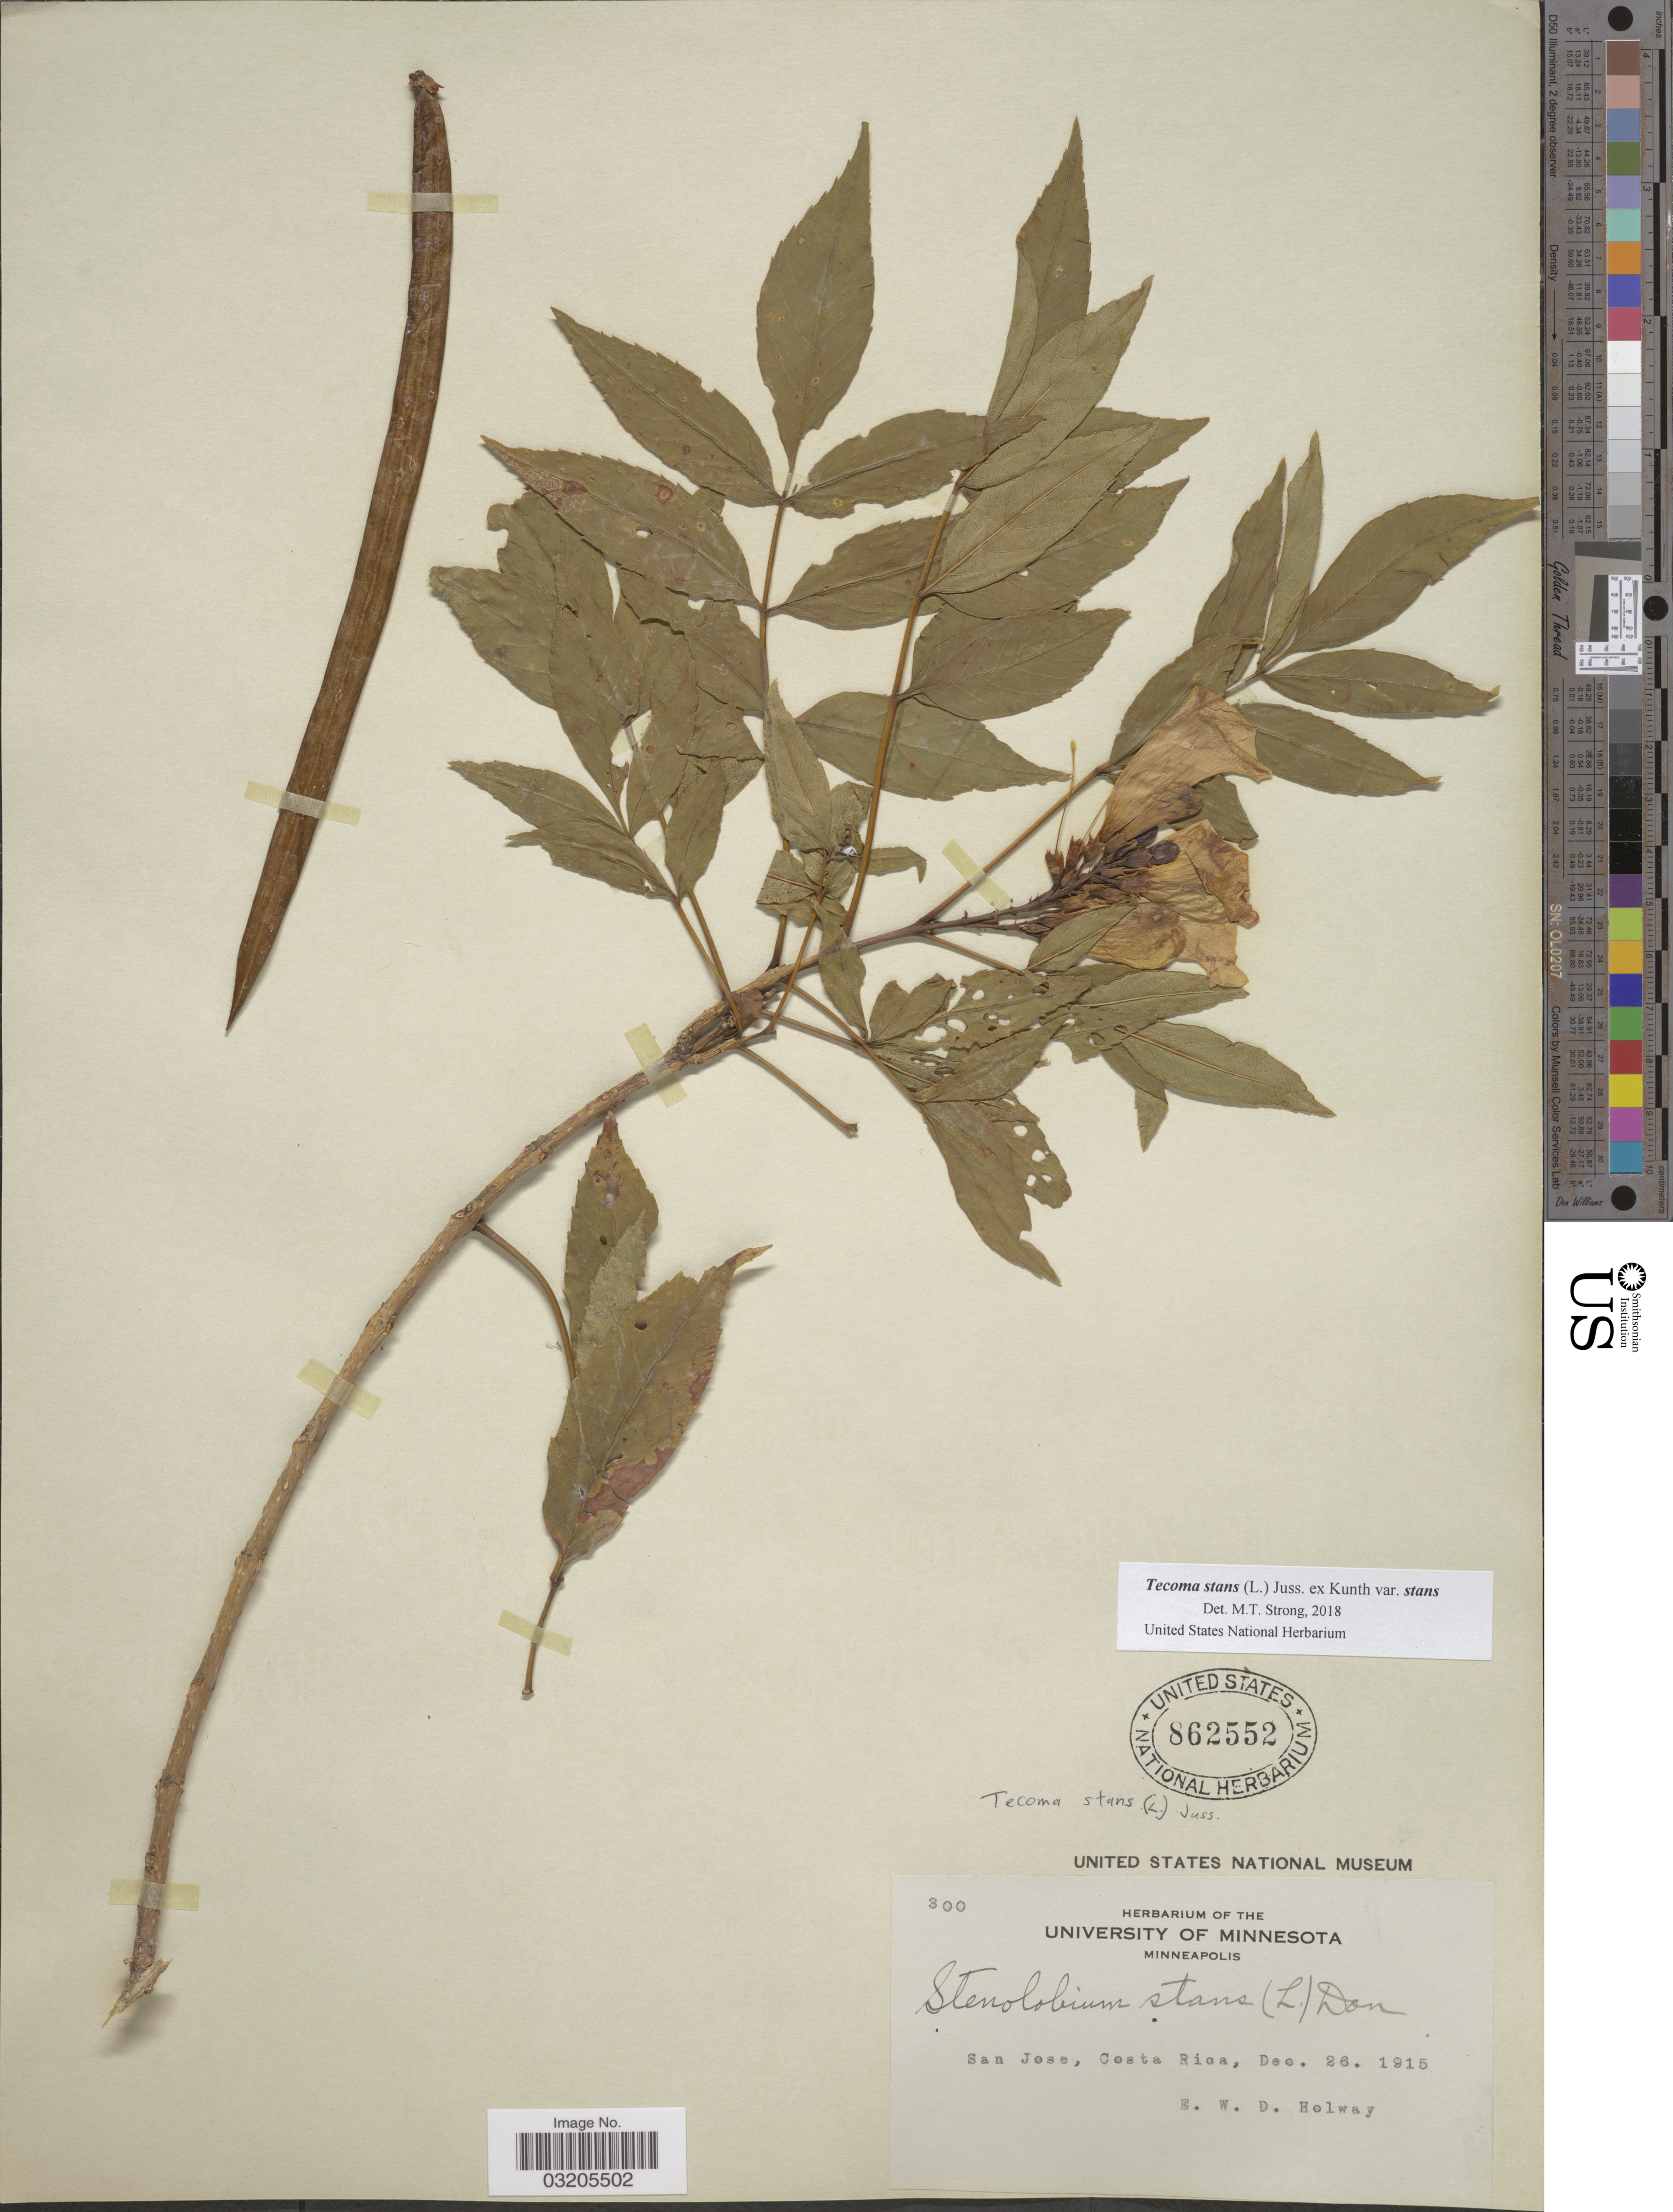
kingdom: Plantae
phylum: Tracheophyta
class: Magnoliopsida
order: Lamiales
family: Bignoniaceae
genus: Tecoma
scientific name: Tecoma stans var. stans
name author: (L.) Juss. ex Kunth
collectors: E. W. D. Holway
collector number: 300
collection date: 1915-12-26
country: Costa Rica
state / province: San José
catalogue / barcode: US 862552